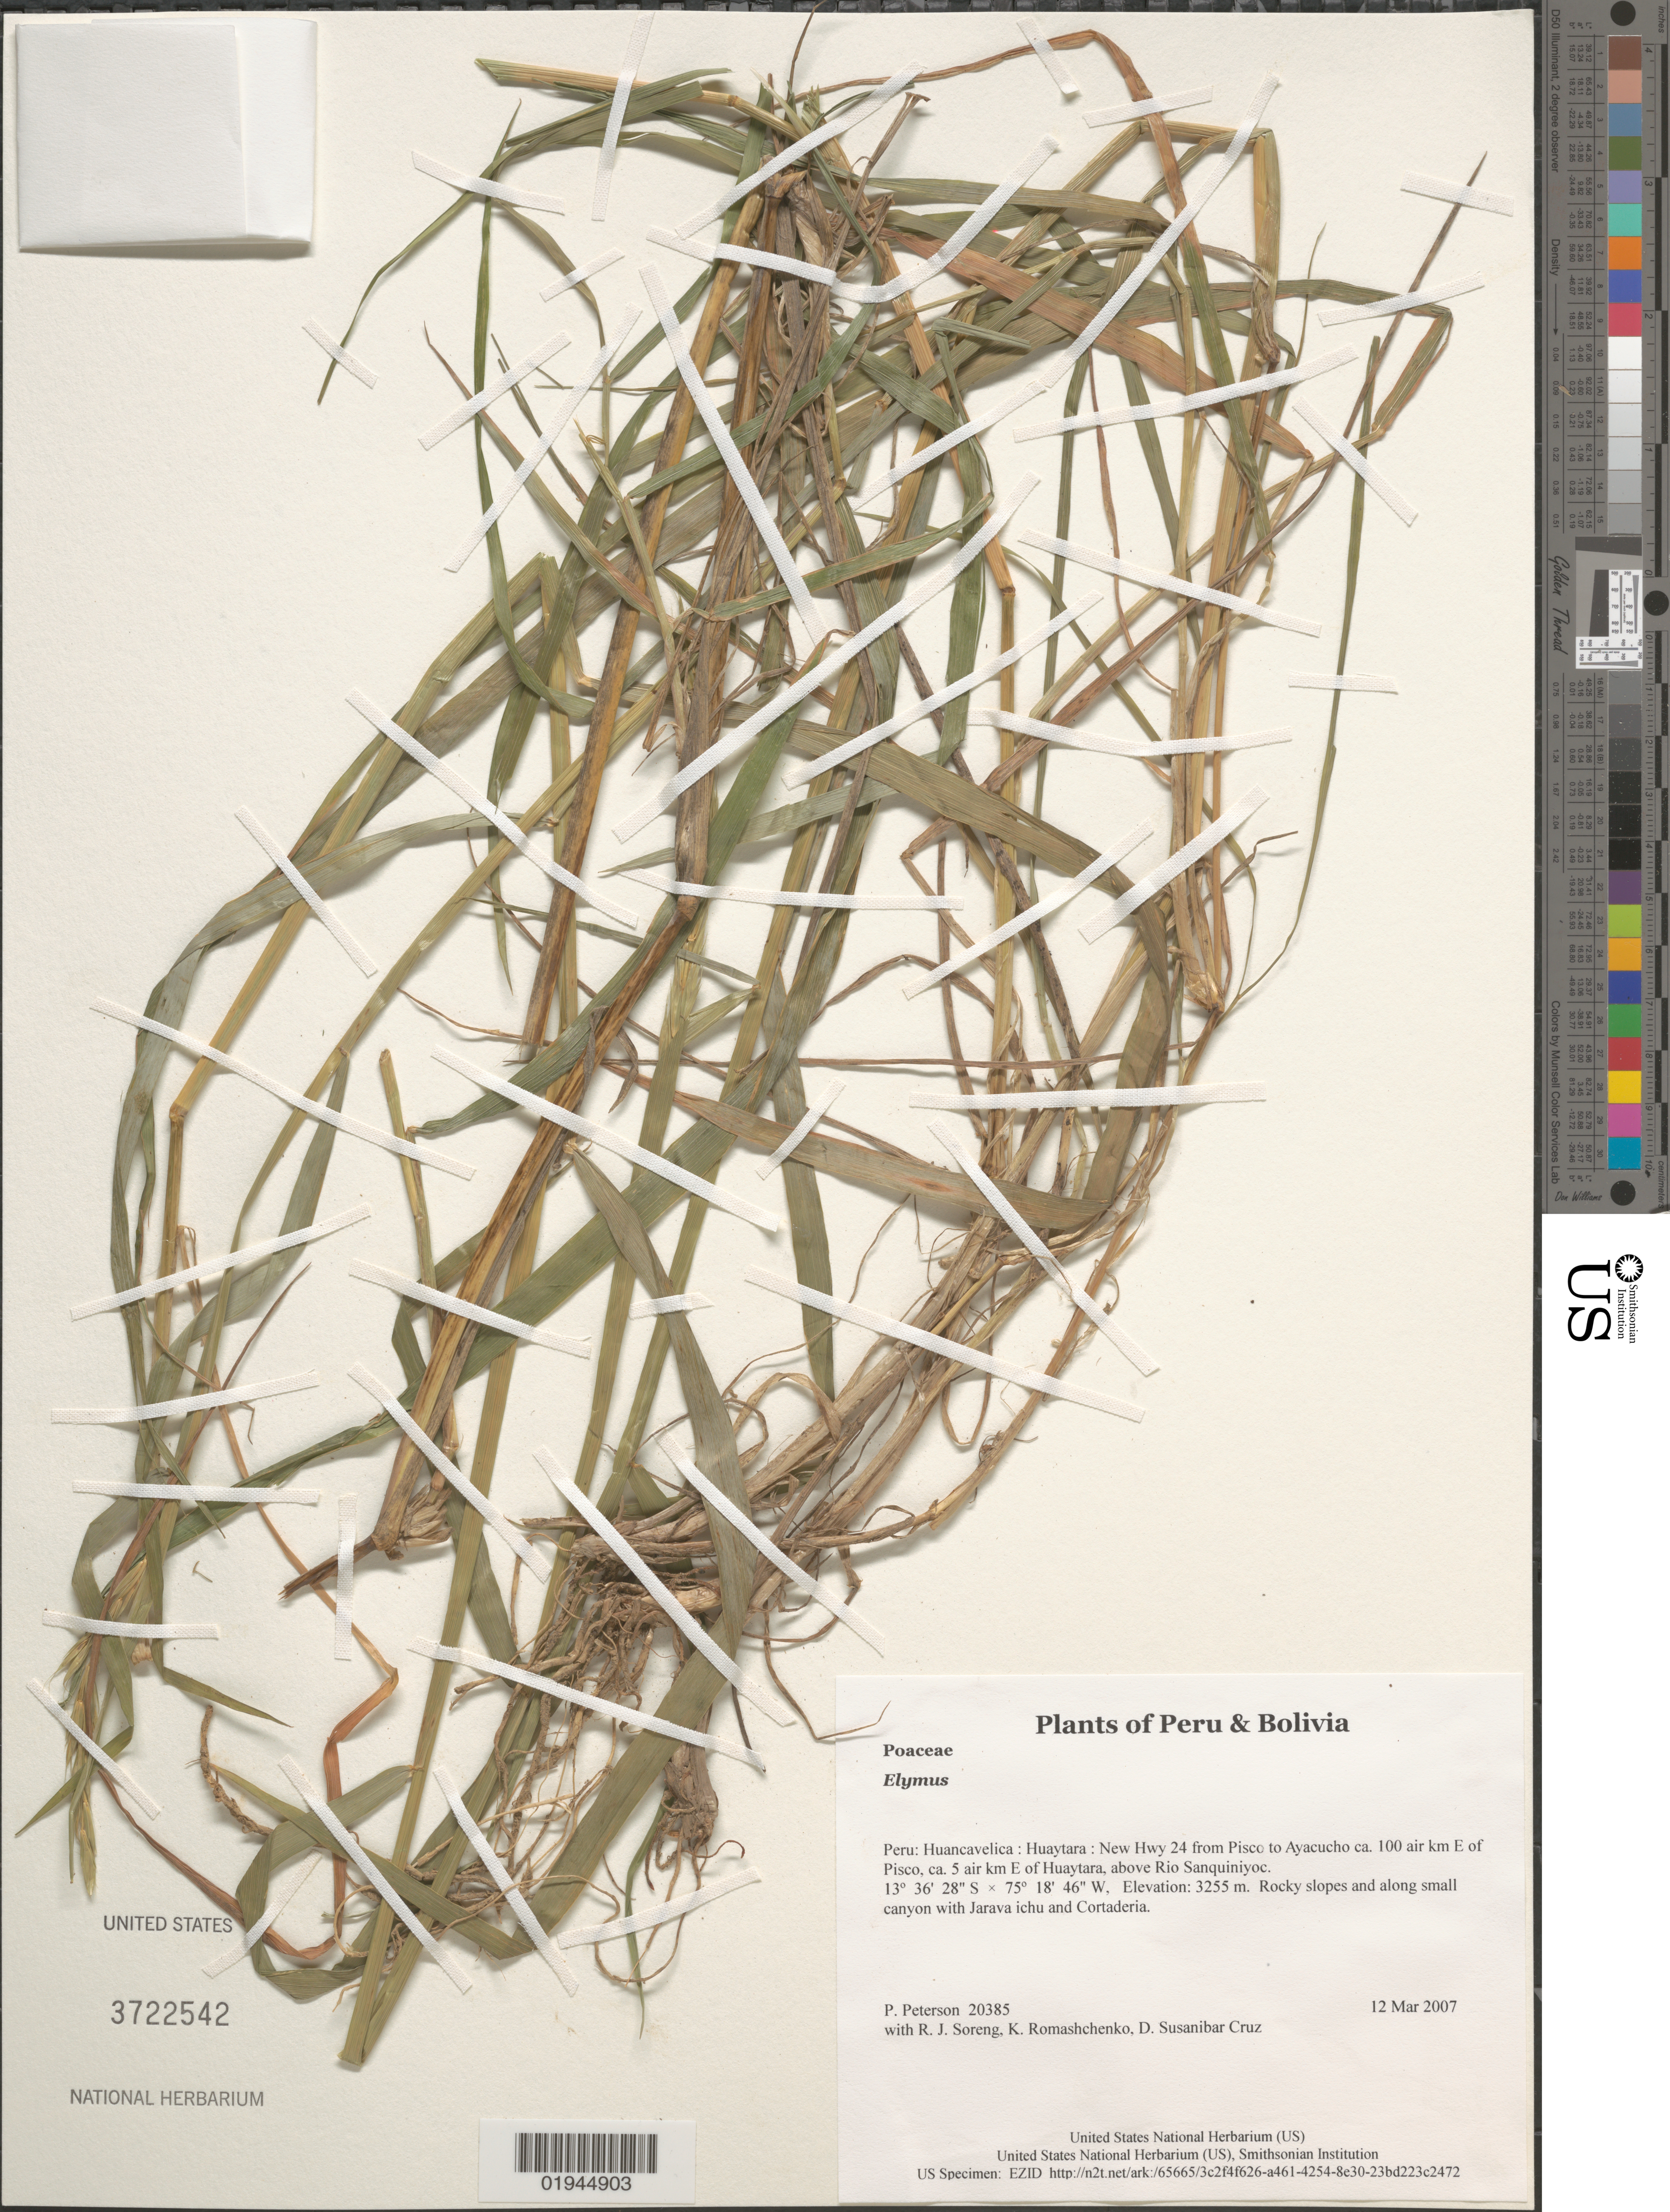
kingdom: Plantae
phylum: Tracheophyta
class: Liliopsida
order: Poales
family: Poaceae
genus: Elymus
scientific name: Elymus sp.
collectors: P. M. Peterson, R. J. Soreng, K. Romashchenko & D. Susanibar Cruz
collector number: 20385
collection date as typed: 12 Mar 2007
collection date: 2007-03-12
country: Peru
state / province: Huancavelica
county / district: Huaytara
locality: New Hwy 24 from Pisco to Ayacucho ca. 100 air km E of Pisco, ca. 5 air km E of Huaytara, above Rio Sanquiniyoc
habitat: Rocky slopes and along small canyon with Jarava ichu and Cortaderia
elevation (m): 3255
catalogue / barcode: US 3722542